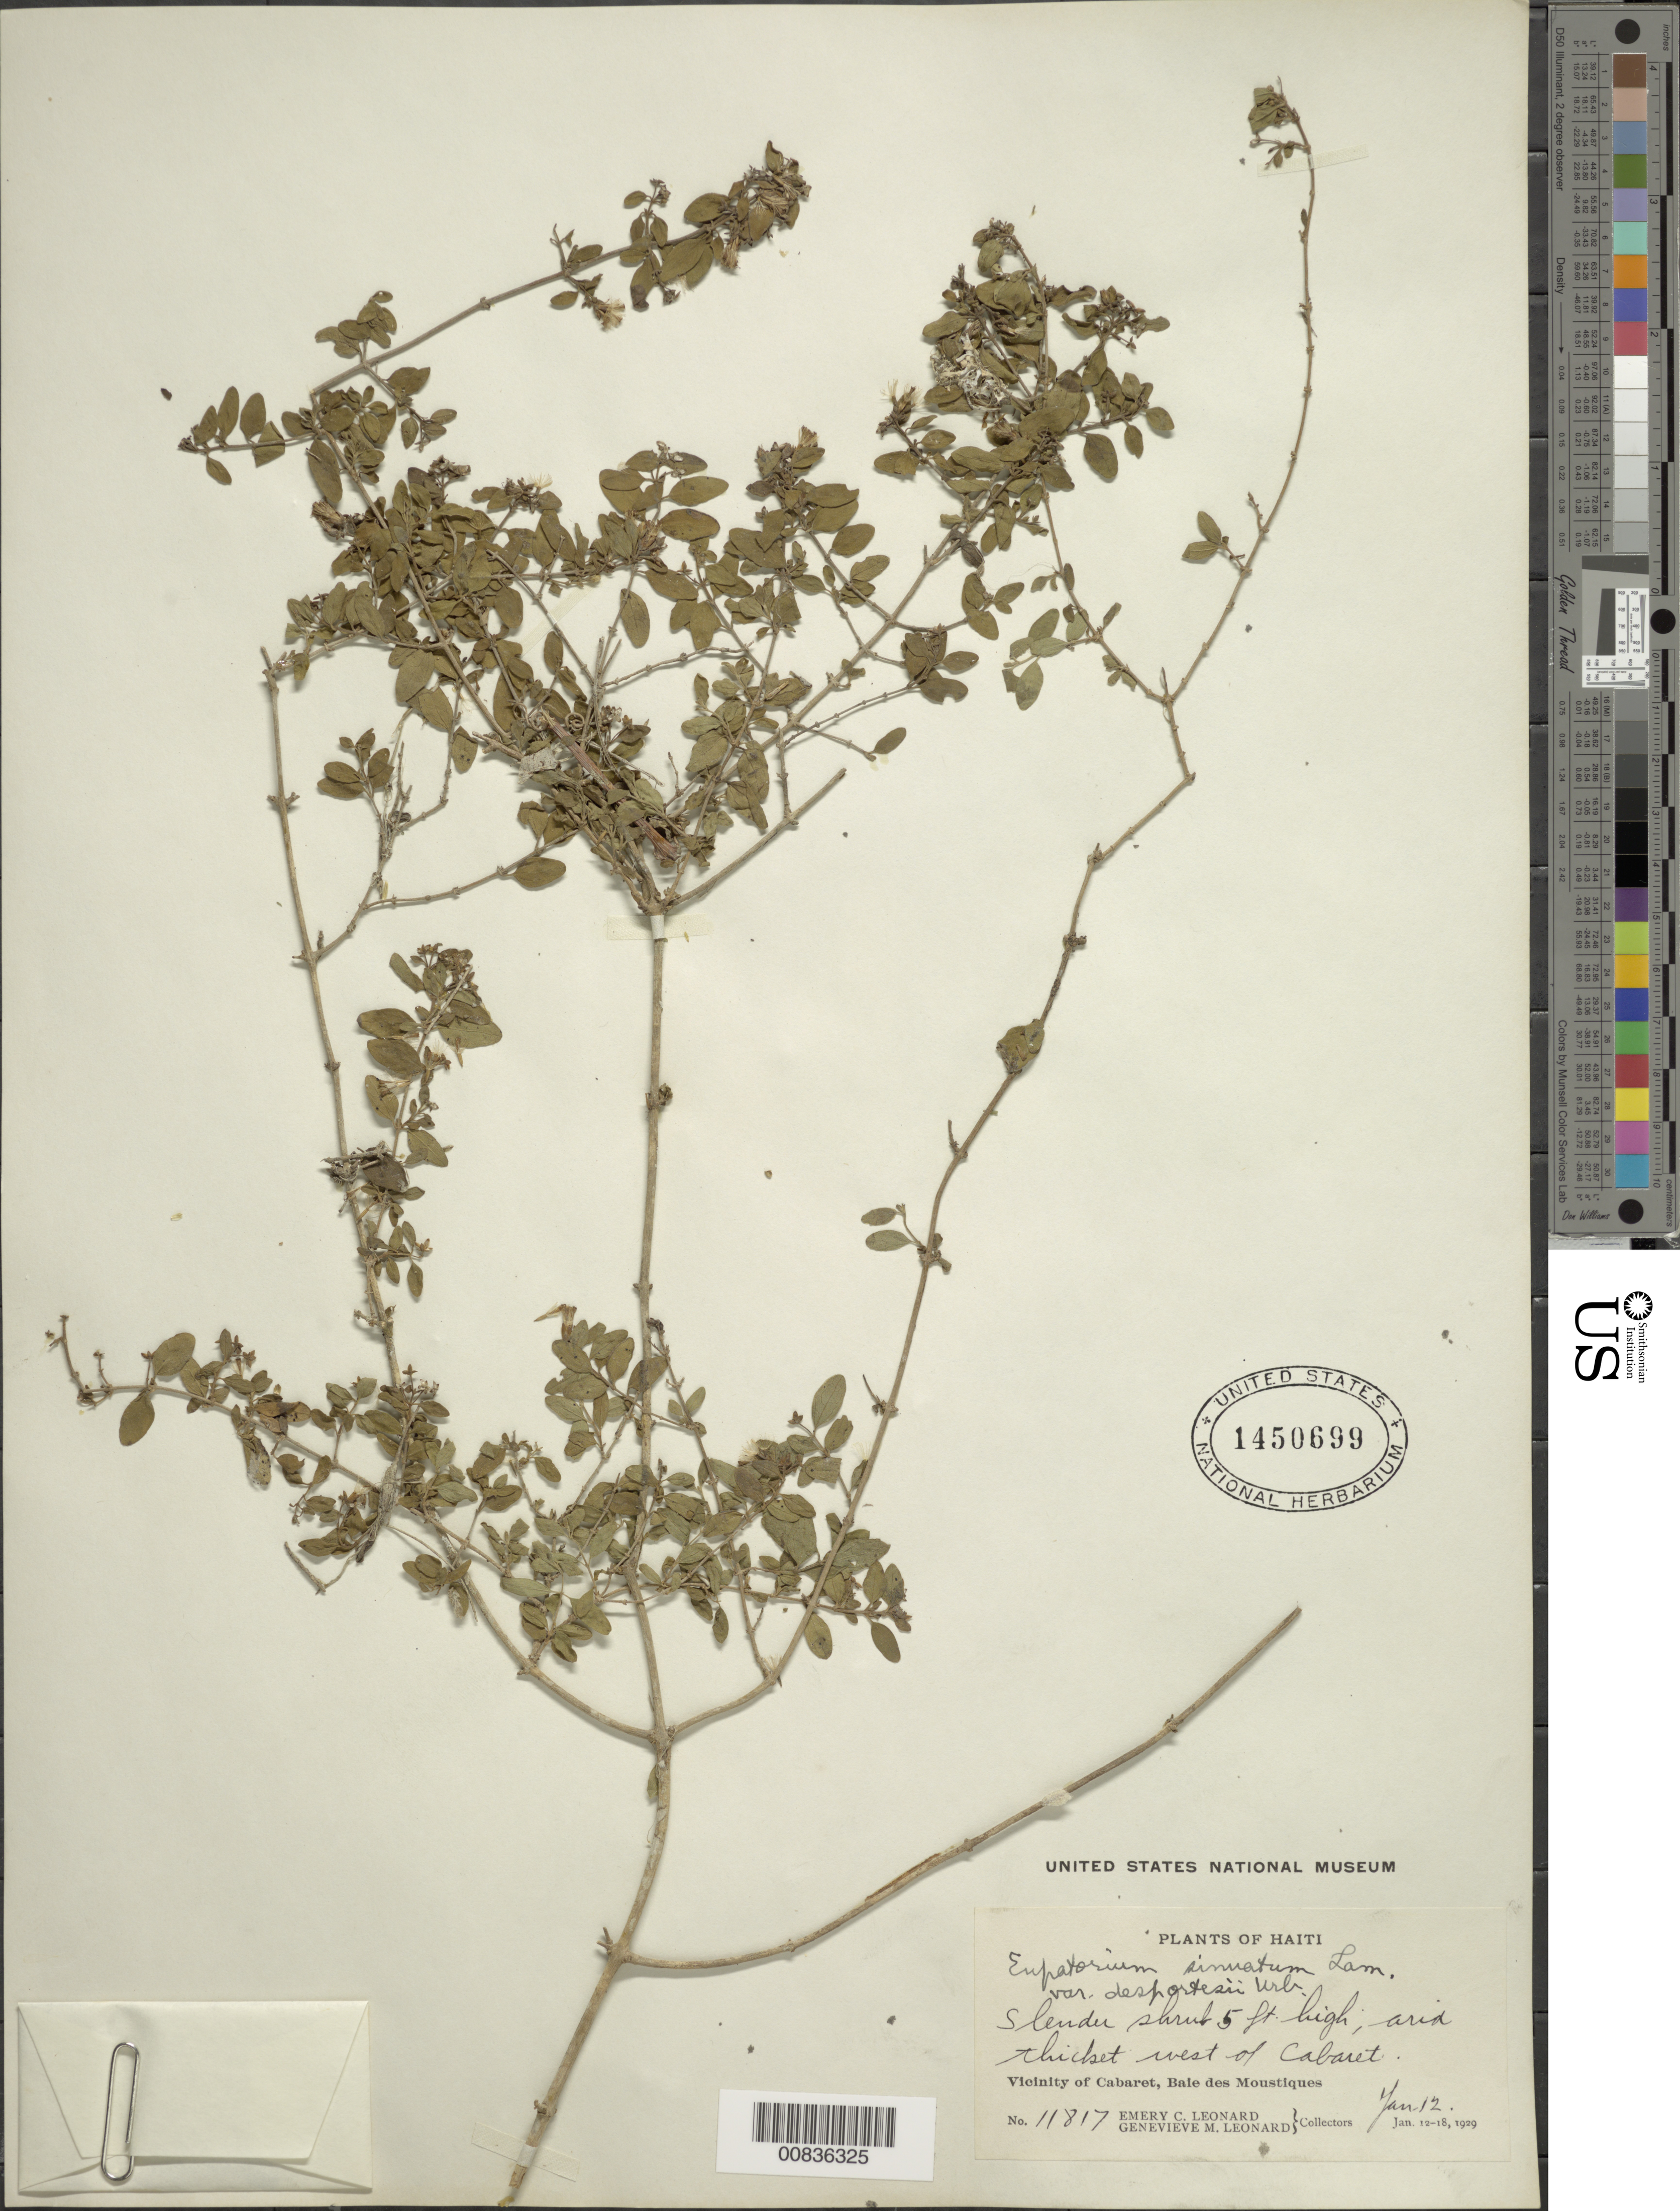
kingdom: Plantae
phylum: Tracheophyta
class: Magnoliopsida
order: Asterales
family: Asteraceae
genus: Chromolaena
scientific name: Chromolaena sinuata var. desportesii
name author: Urb.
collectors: E. C. Leonard & G. M. Leonard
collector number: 11817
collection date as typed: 12 Jan 1929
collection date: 1929-01-12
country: Haiti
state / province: Nord-Ouest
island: Hispaniola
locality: Vicinity of Cabaret, Baie des Moustiques, W of city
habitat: Arid thicket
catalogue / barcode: US 1450699